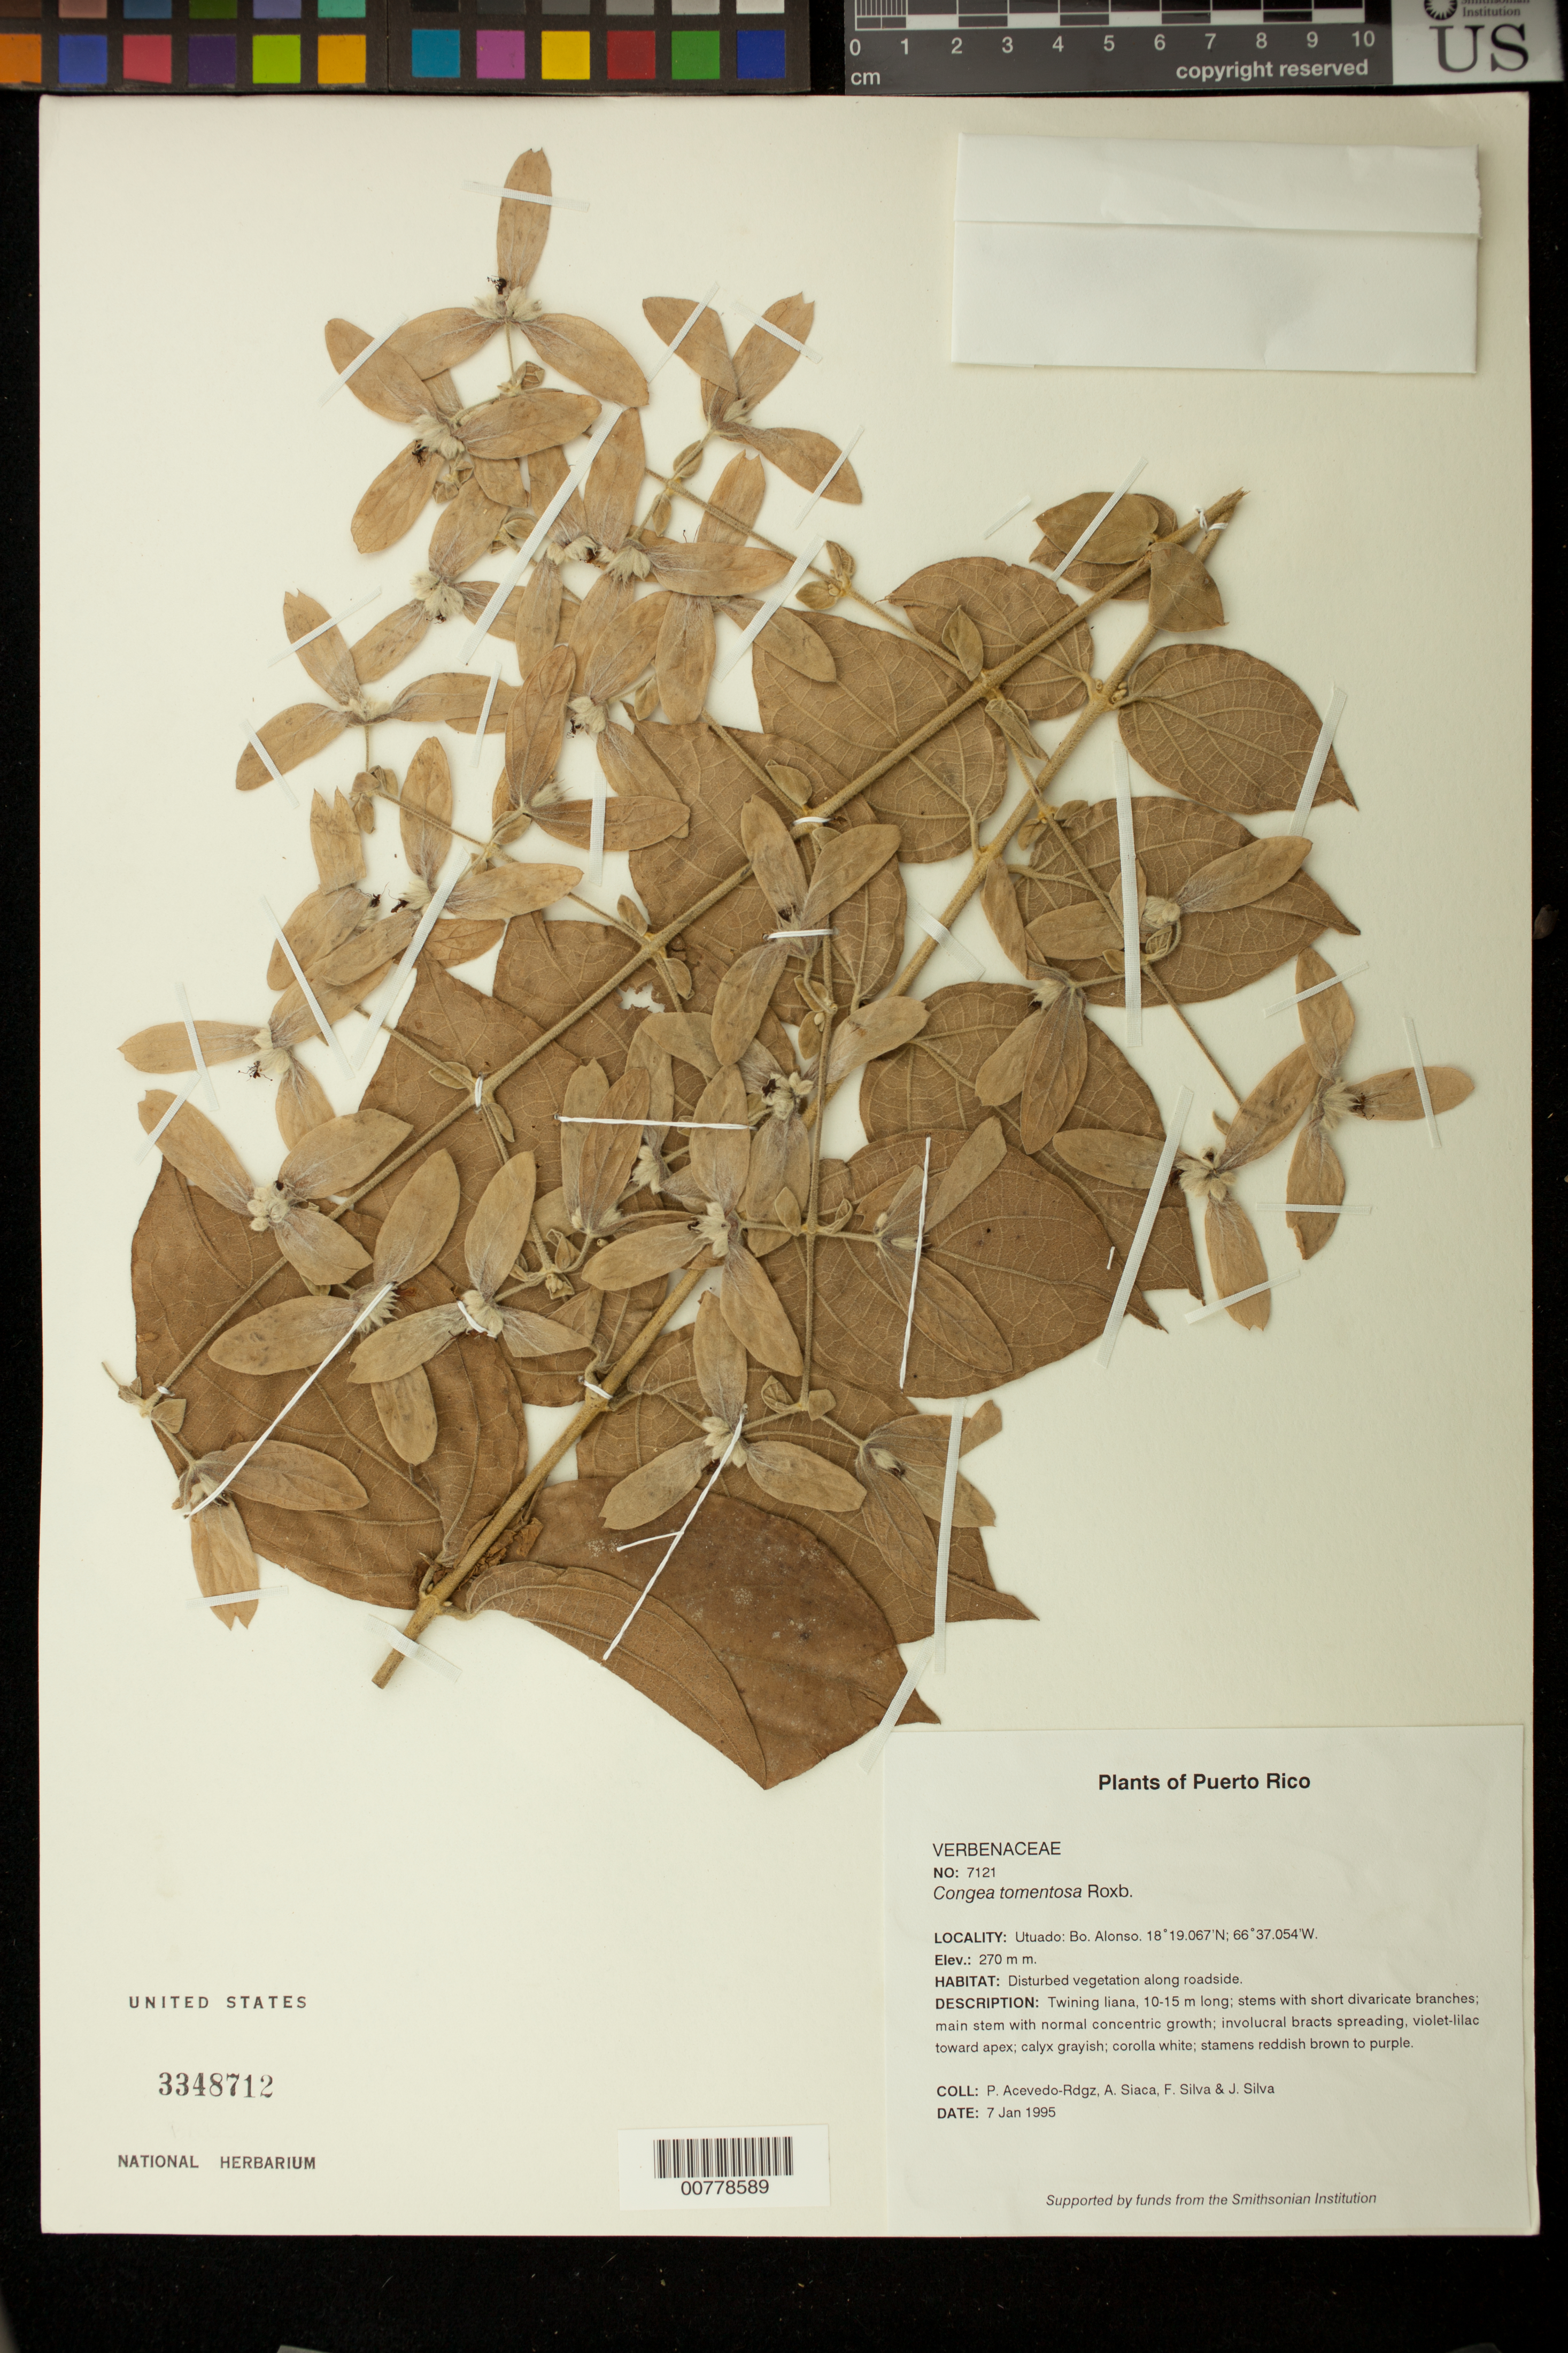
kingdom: Plantae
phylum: Tracheophyta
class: Magnoliopsida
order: Lamiales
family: Lamiaceae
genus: Congea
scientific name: Congea tomentosa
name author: Roxb.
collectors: P. Acevedo-Rodr., A. Siaca, F. Silva & J. Silva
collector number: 7121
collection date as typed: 07 Jan 1995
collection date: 1995-01-07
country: Puerto Rico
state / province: Utuado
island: Puerto Rico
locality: Utuado; Bo. Don Alonso.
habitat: Disturbed vegetation along roadside.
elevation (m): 270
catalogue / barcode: US 3348712